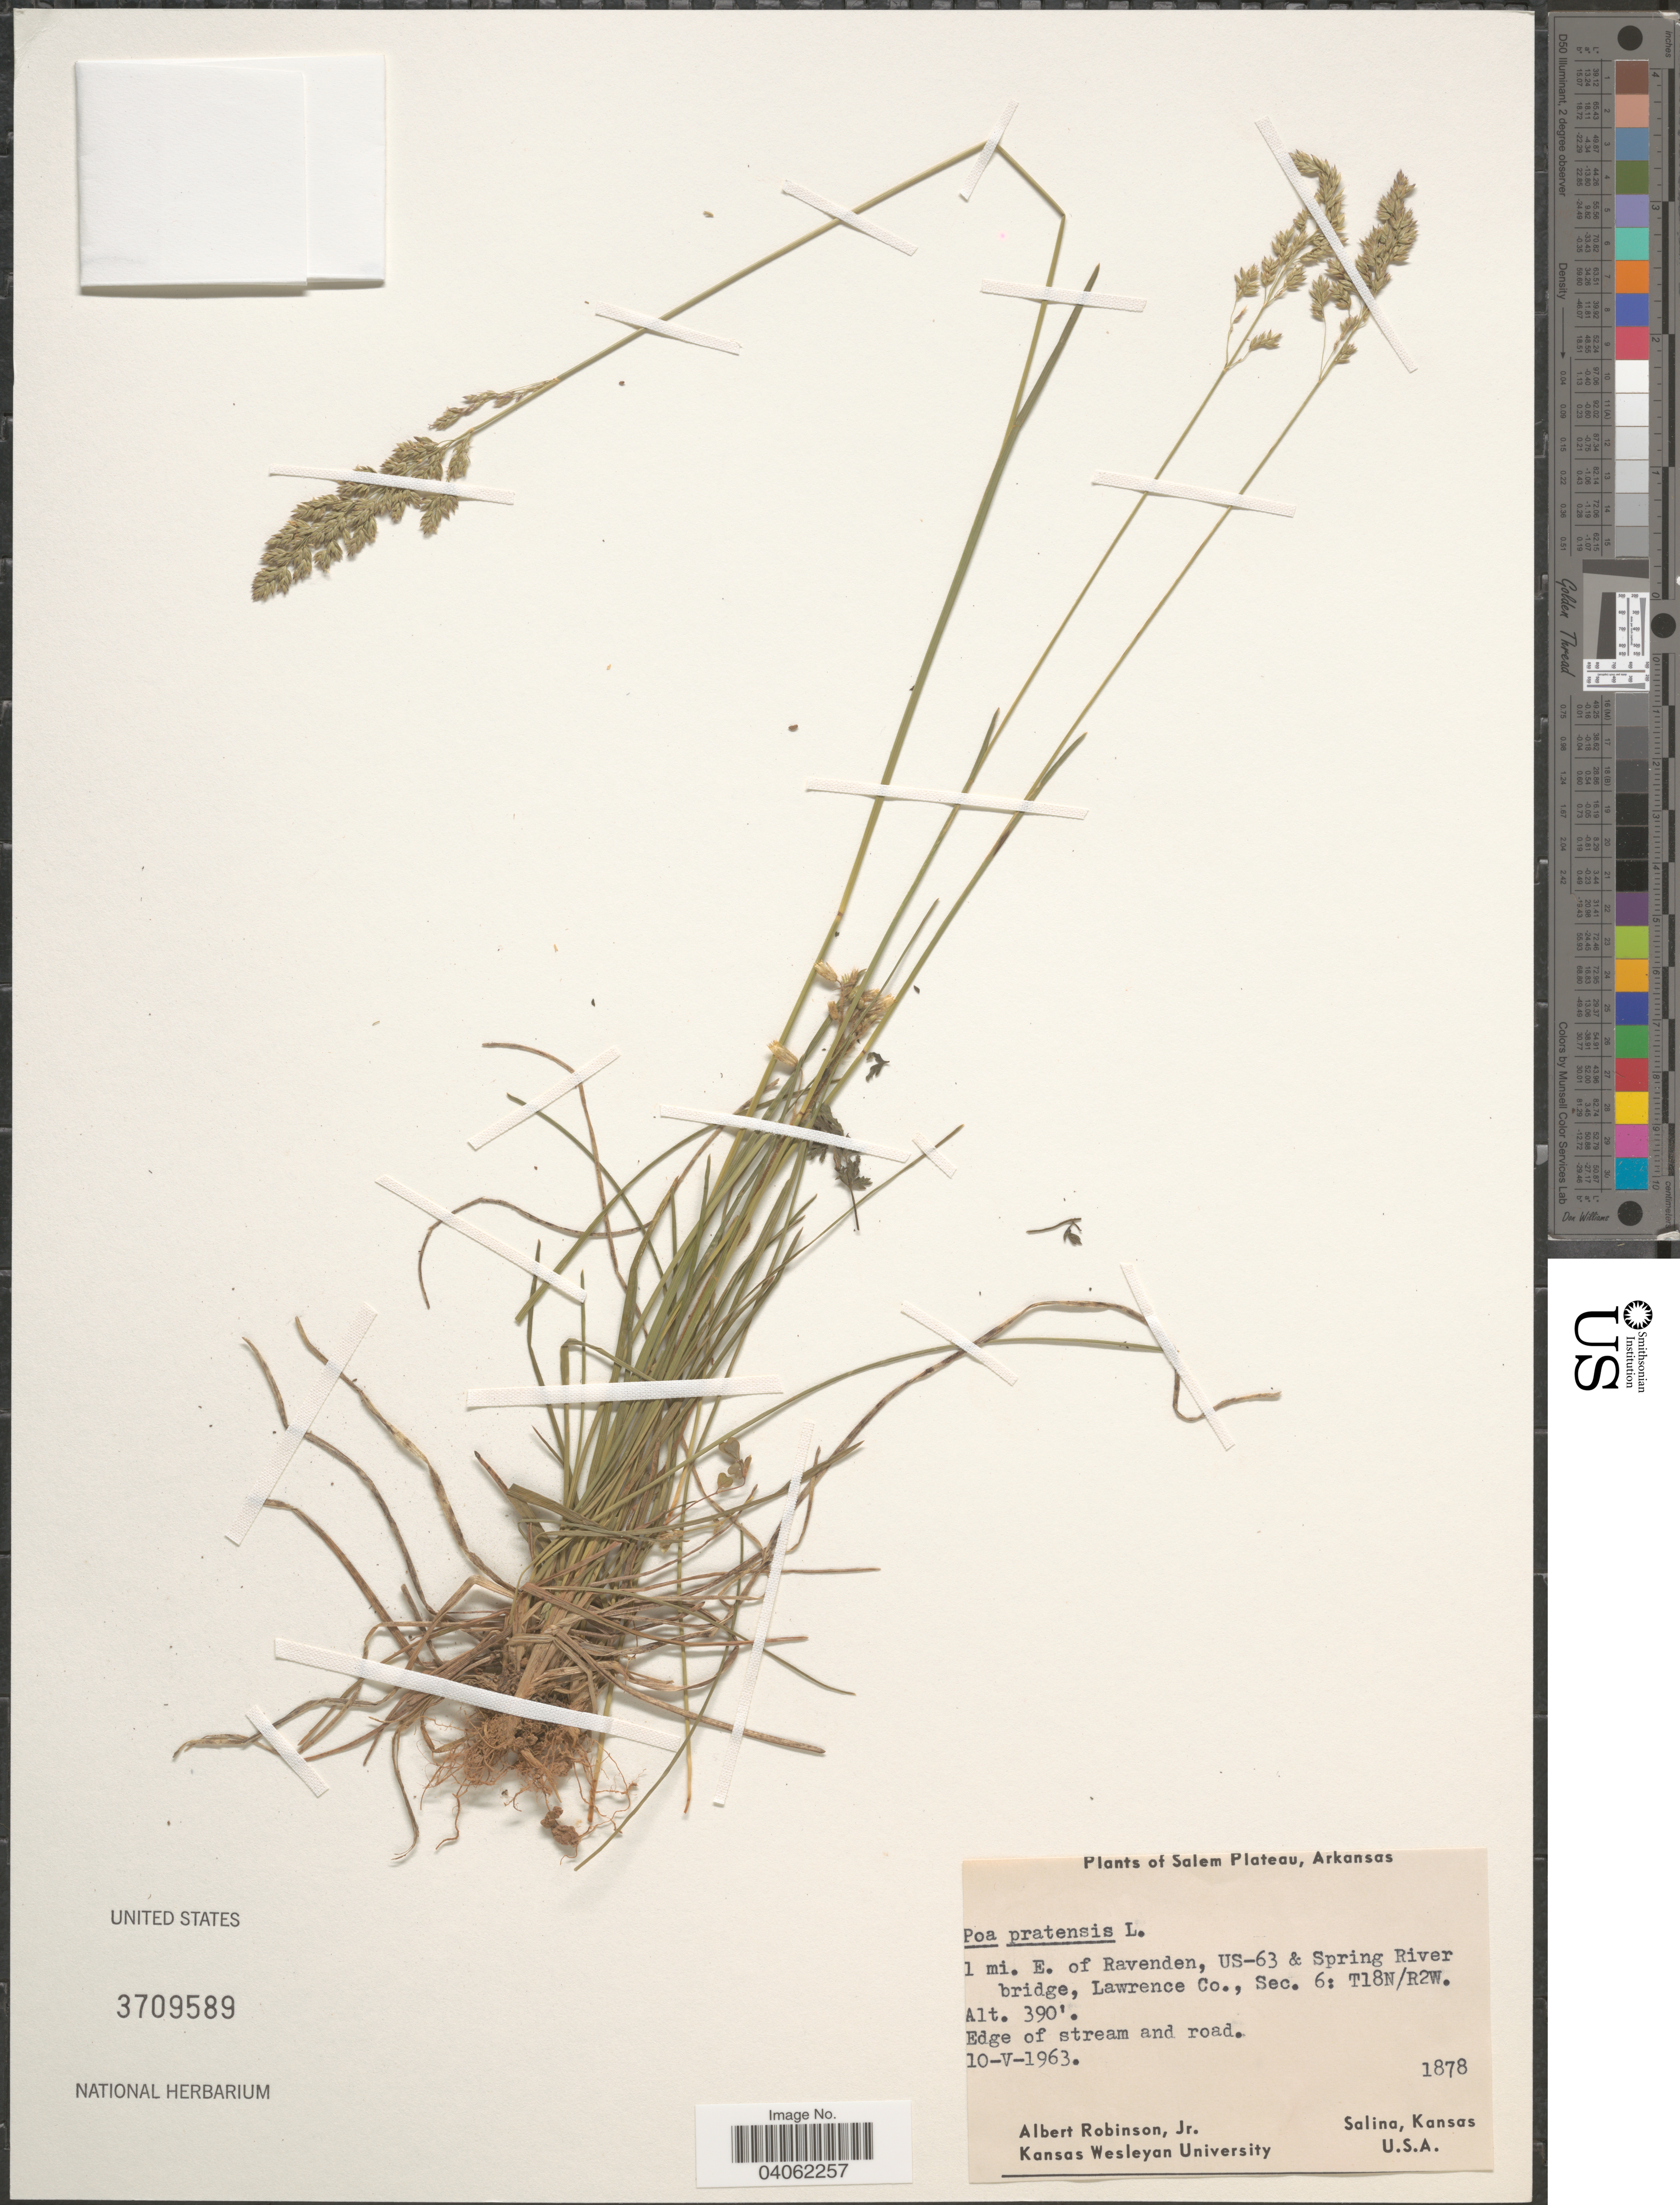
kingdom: Plantae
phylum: Tracheophyta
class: Liliopsida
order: Poales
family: Poaceae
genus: Poa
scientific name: Poa pratensis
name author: L.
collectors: A. Robinson Jr.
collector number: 1878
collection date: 1963-05-10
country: United States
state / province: Arkansas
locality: Salem Plateau. 1 mi. E. of Ravenden, US-63 & Spring River bridge, Lawrence Co., Sec. 6: T18N/R2W. Edge of stream and road.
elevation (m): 119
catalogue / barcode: US 3709589